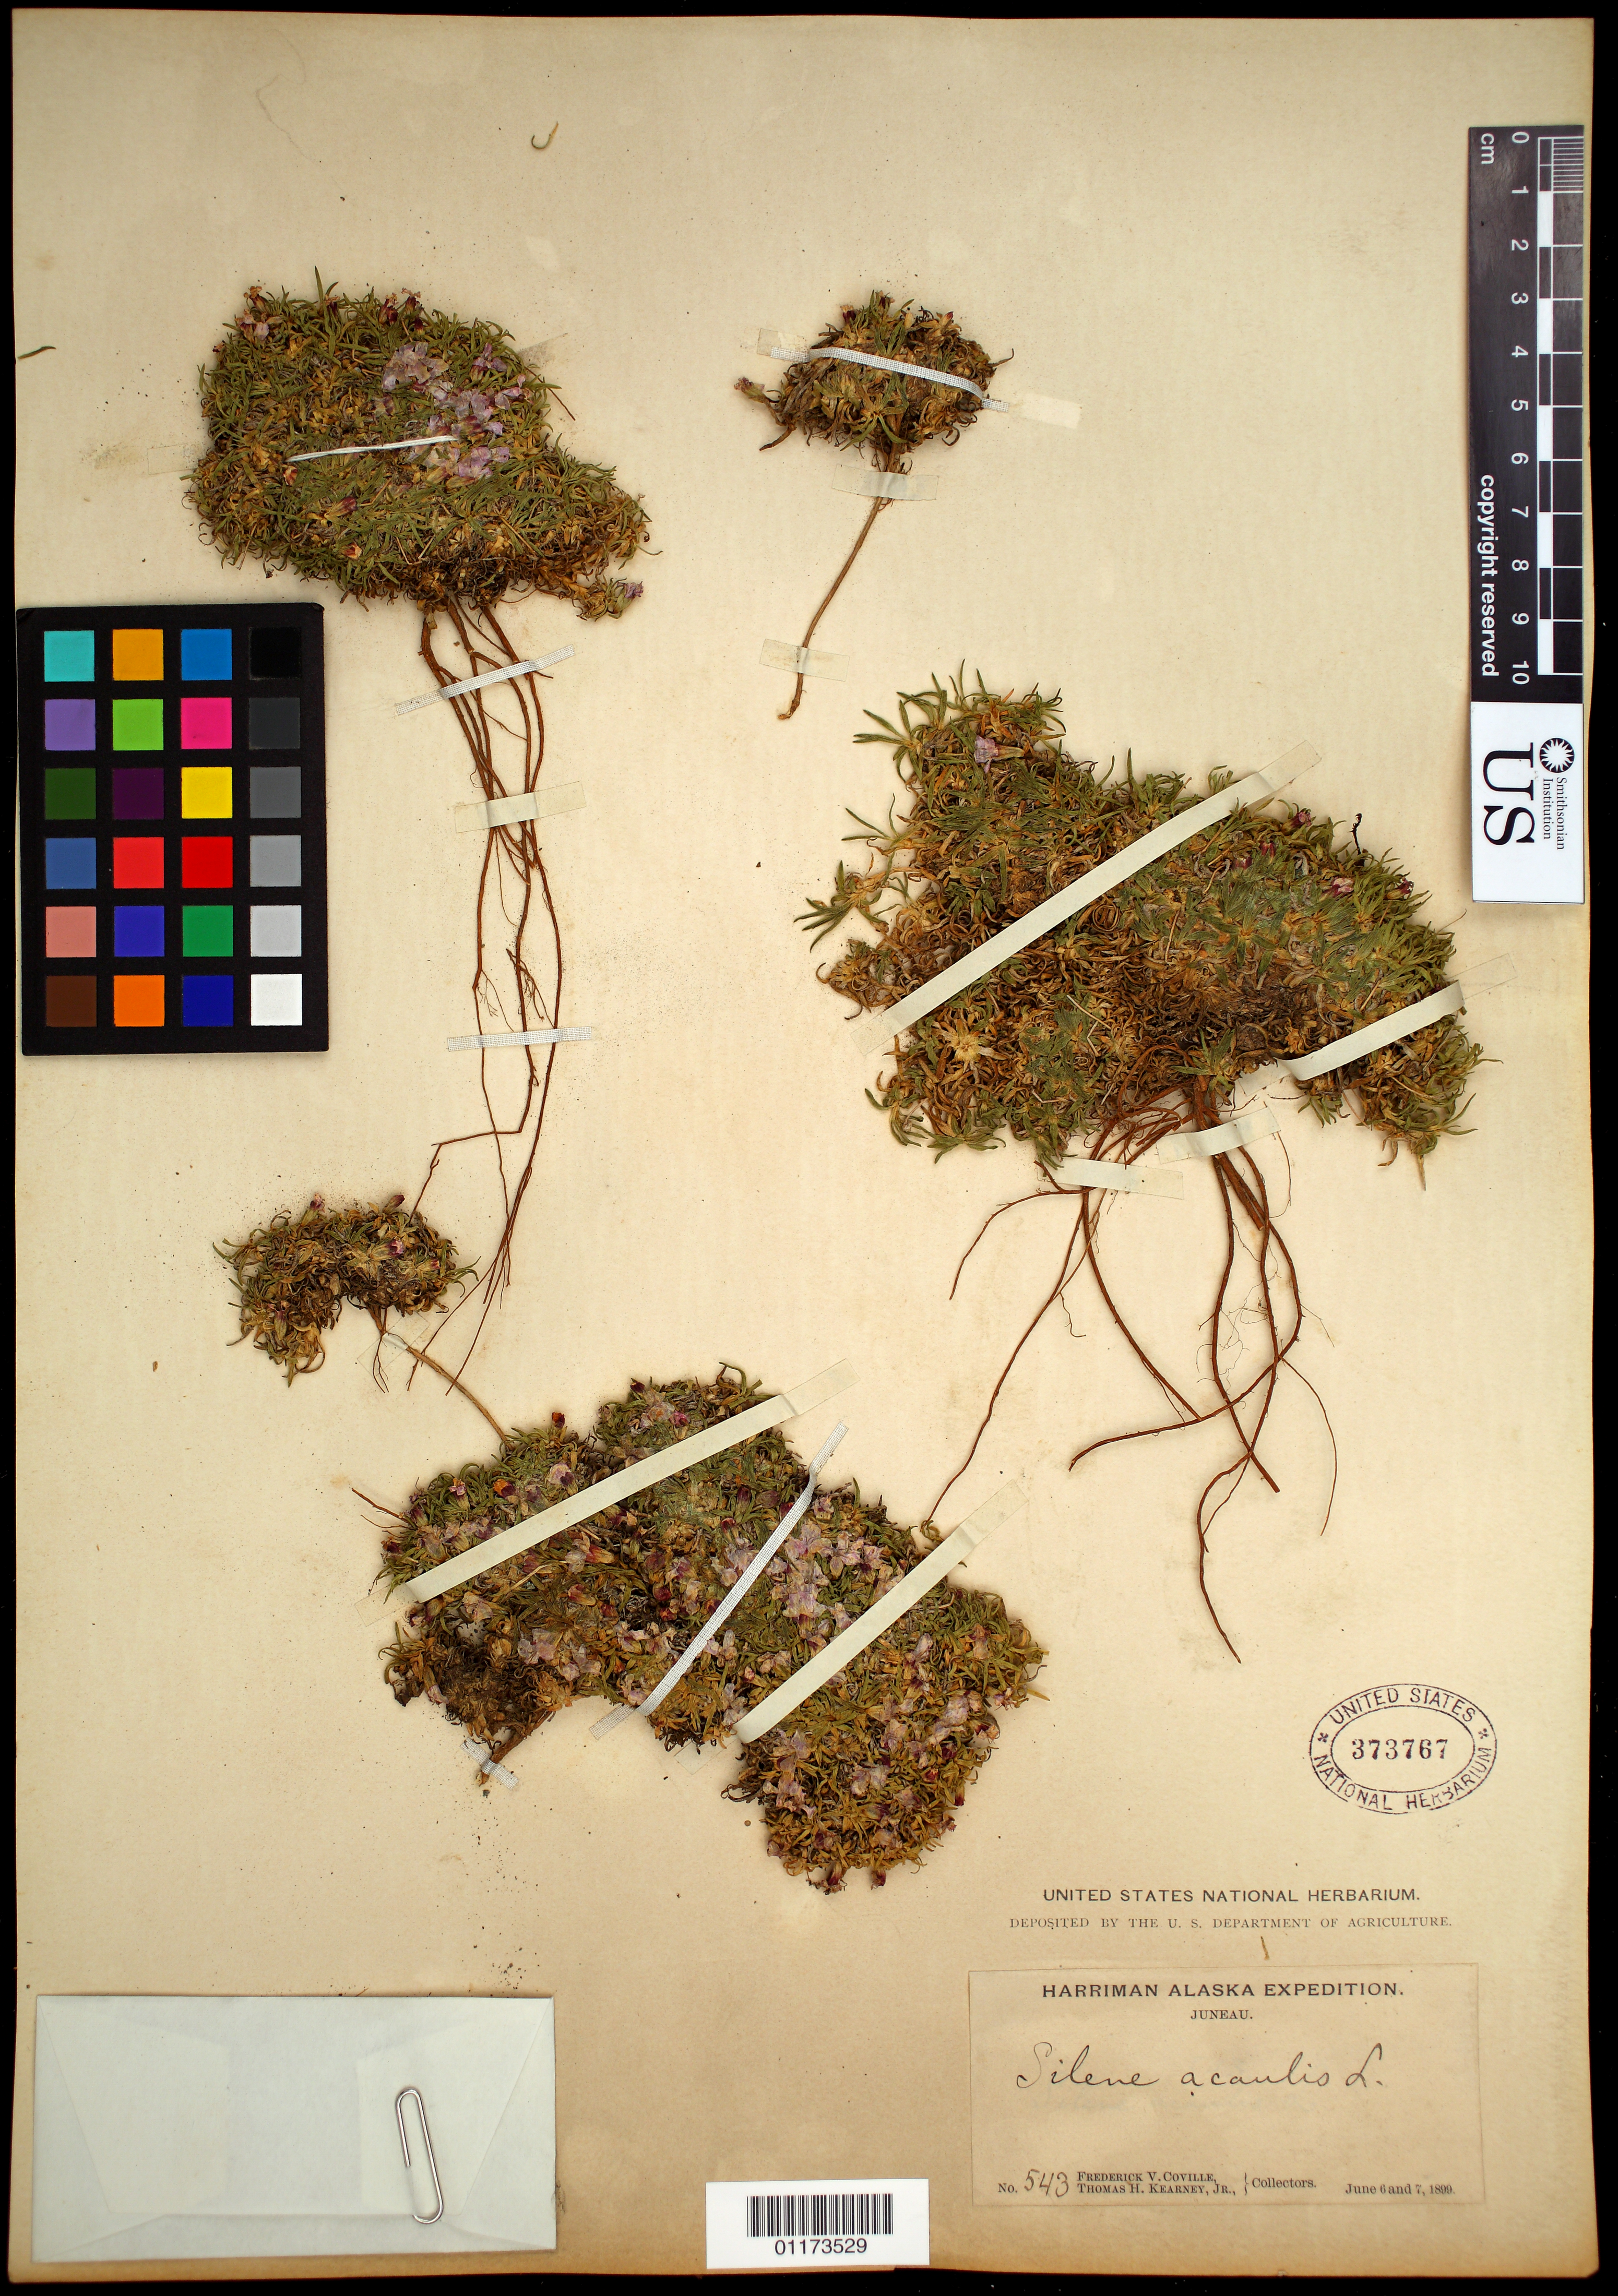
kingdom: Plantae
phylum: Tracheophyta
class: Magnoliopsida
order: Caryophyllales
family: Caryophyllaceae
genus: Silene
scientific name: Silene acaulis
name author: (L.) Jacq.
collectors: F. V. Coville & C. Kearney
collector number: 543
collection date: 1899-06-06,1899-06-07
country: United States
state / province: Alaska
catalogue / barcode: US 373767